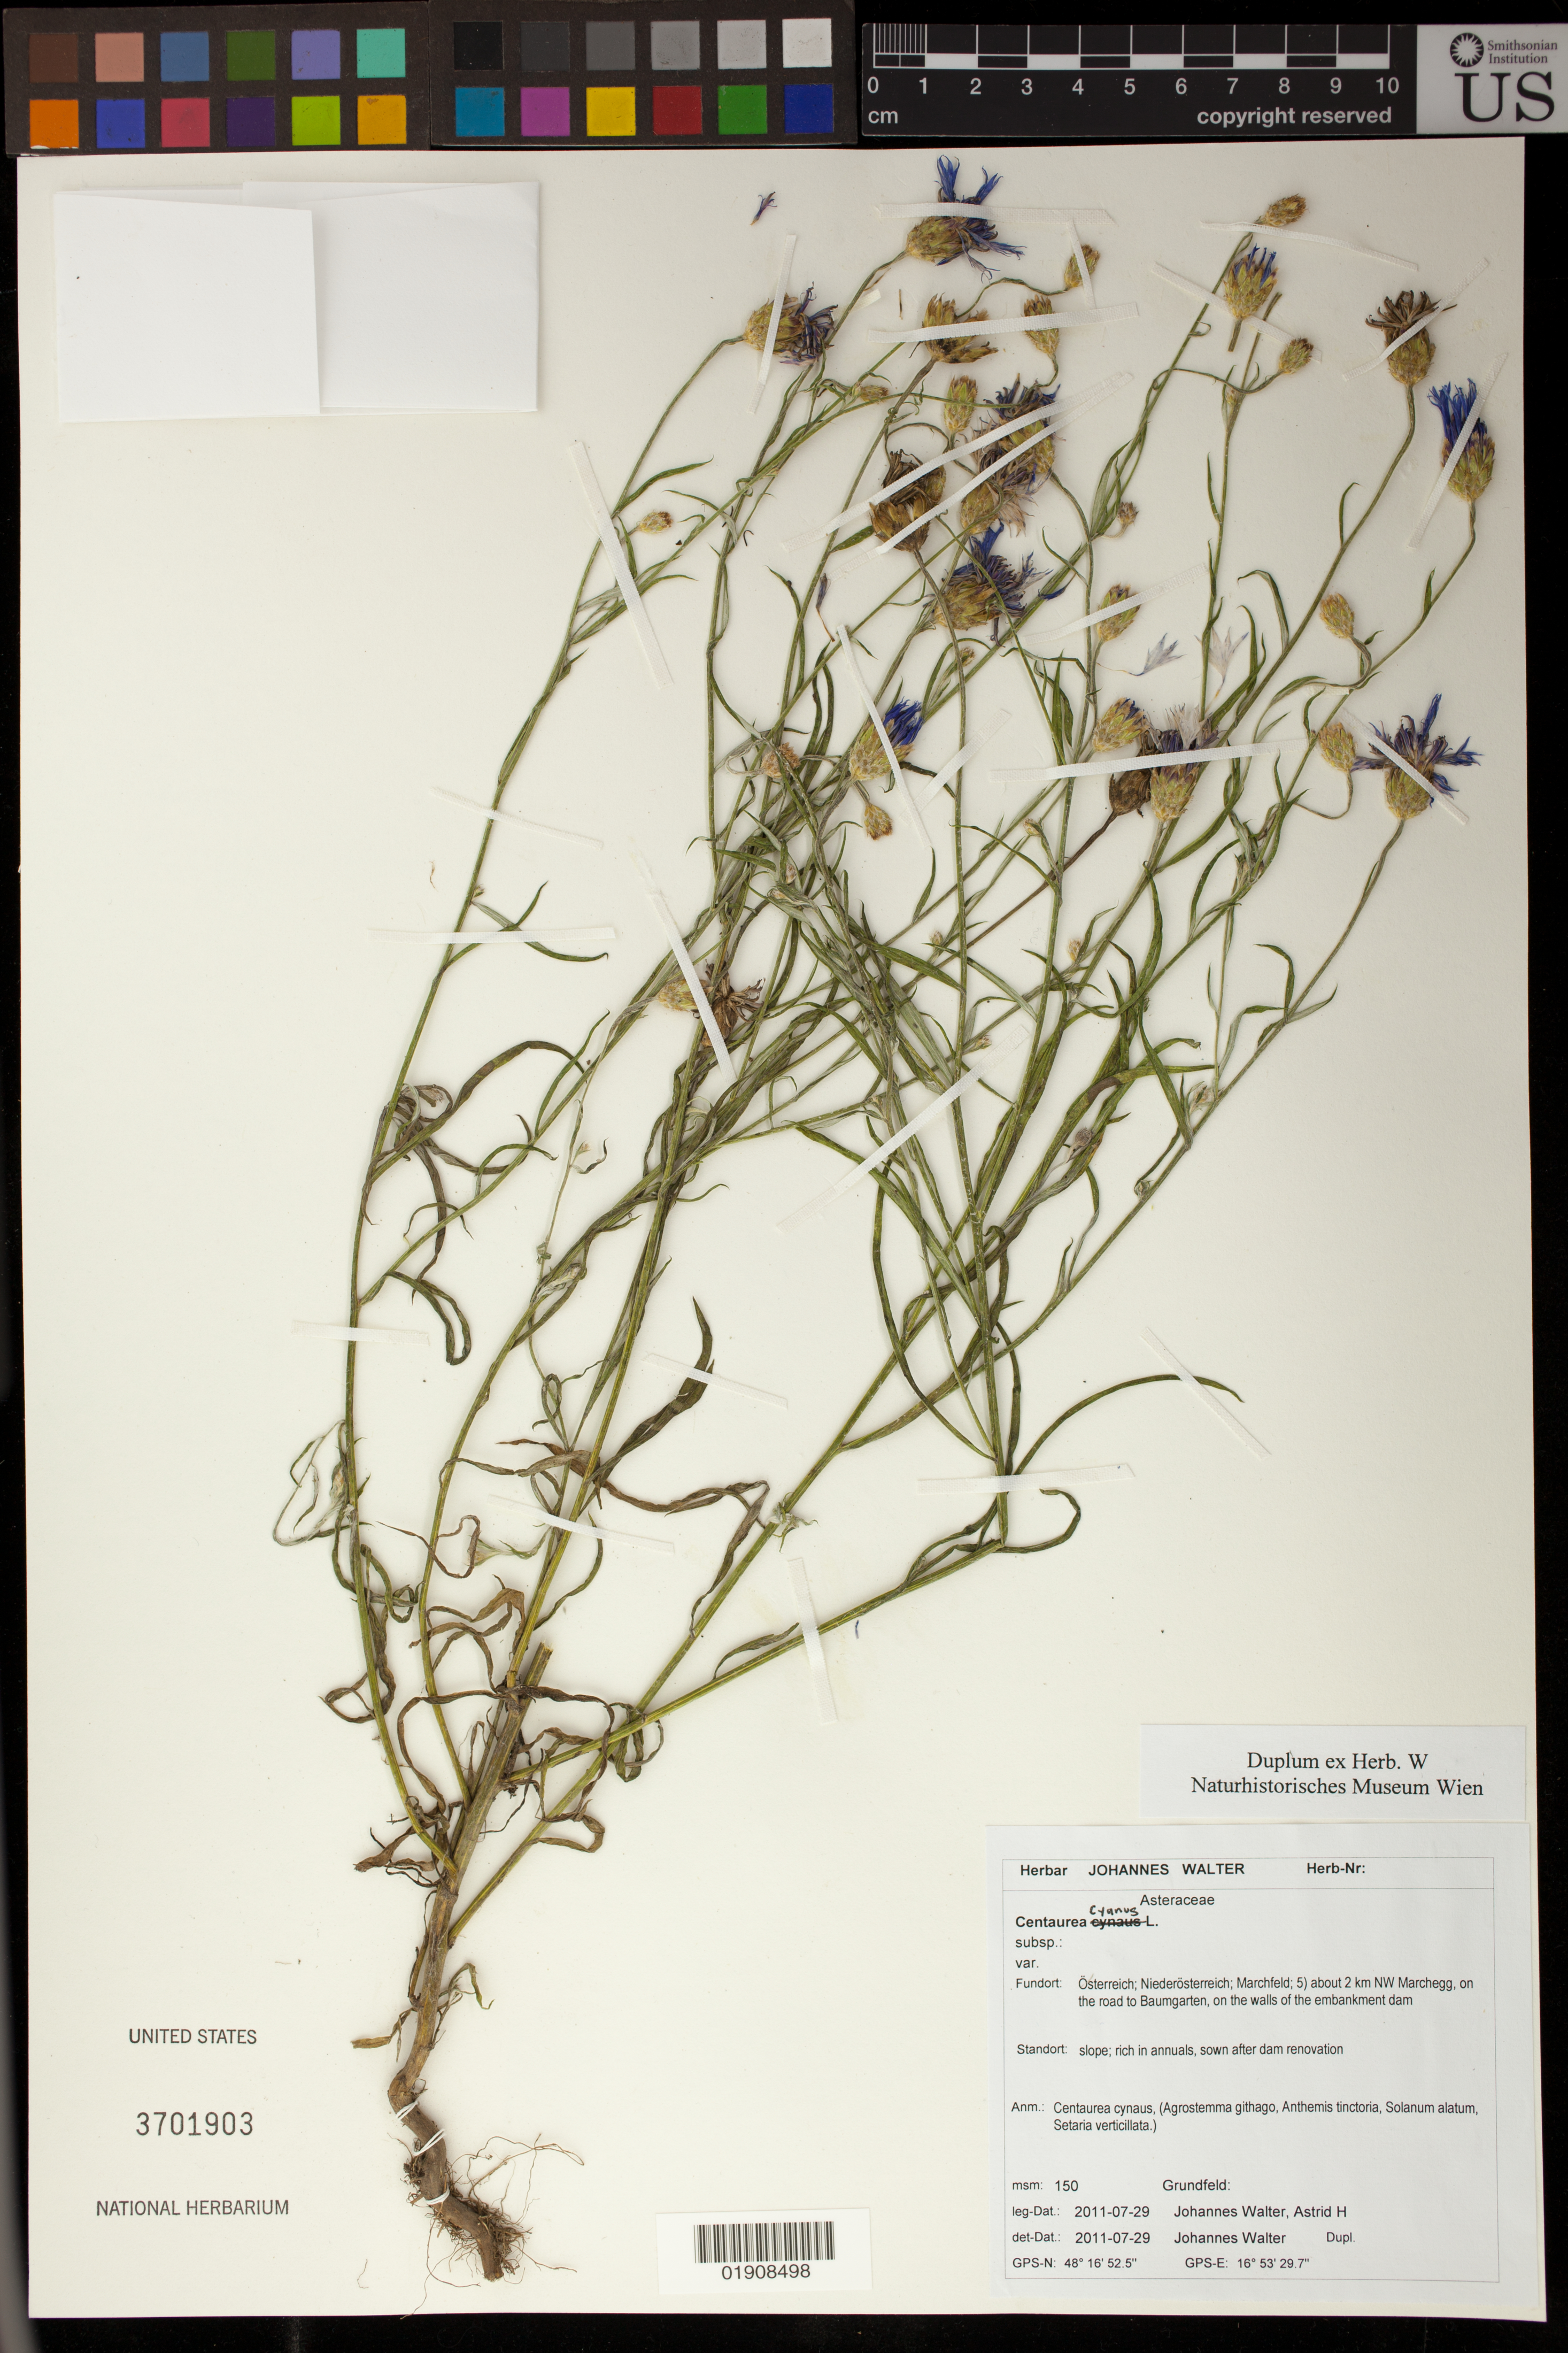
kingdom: Plantae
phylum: Tracheophyta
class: Magnoliopsida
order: Asterales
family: Asteraceae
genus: Centaurea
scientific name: Centaurea cyanus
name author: L.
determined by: Walter, J.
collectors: J. Walter & A. H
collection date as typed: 2011-07-29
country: Austria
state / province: Niederosterreich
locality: Marchfeld, about 2 km NW Marchegg, on the road to Baumgarten, on the walls of the embankment dam.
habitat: slope; rich in annuals, sown after dam renovation.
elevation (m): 150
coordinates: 48 16 52.5 N, 16 53 29.7 W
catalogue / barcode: US 3701903